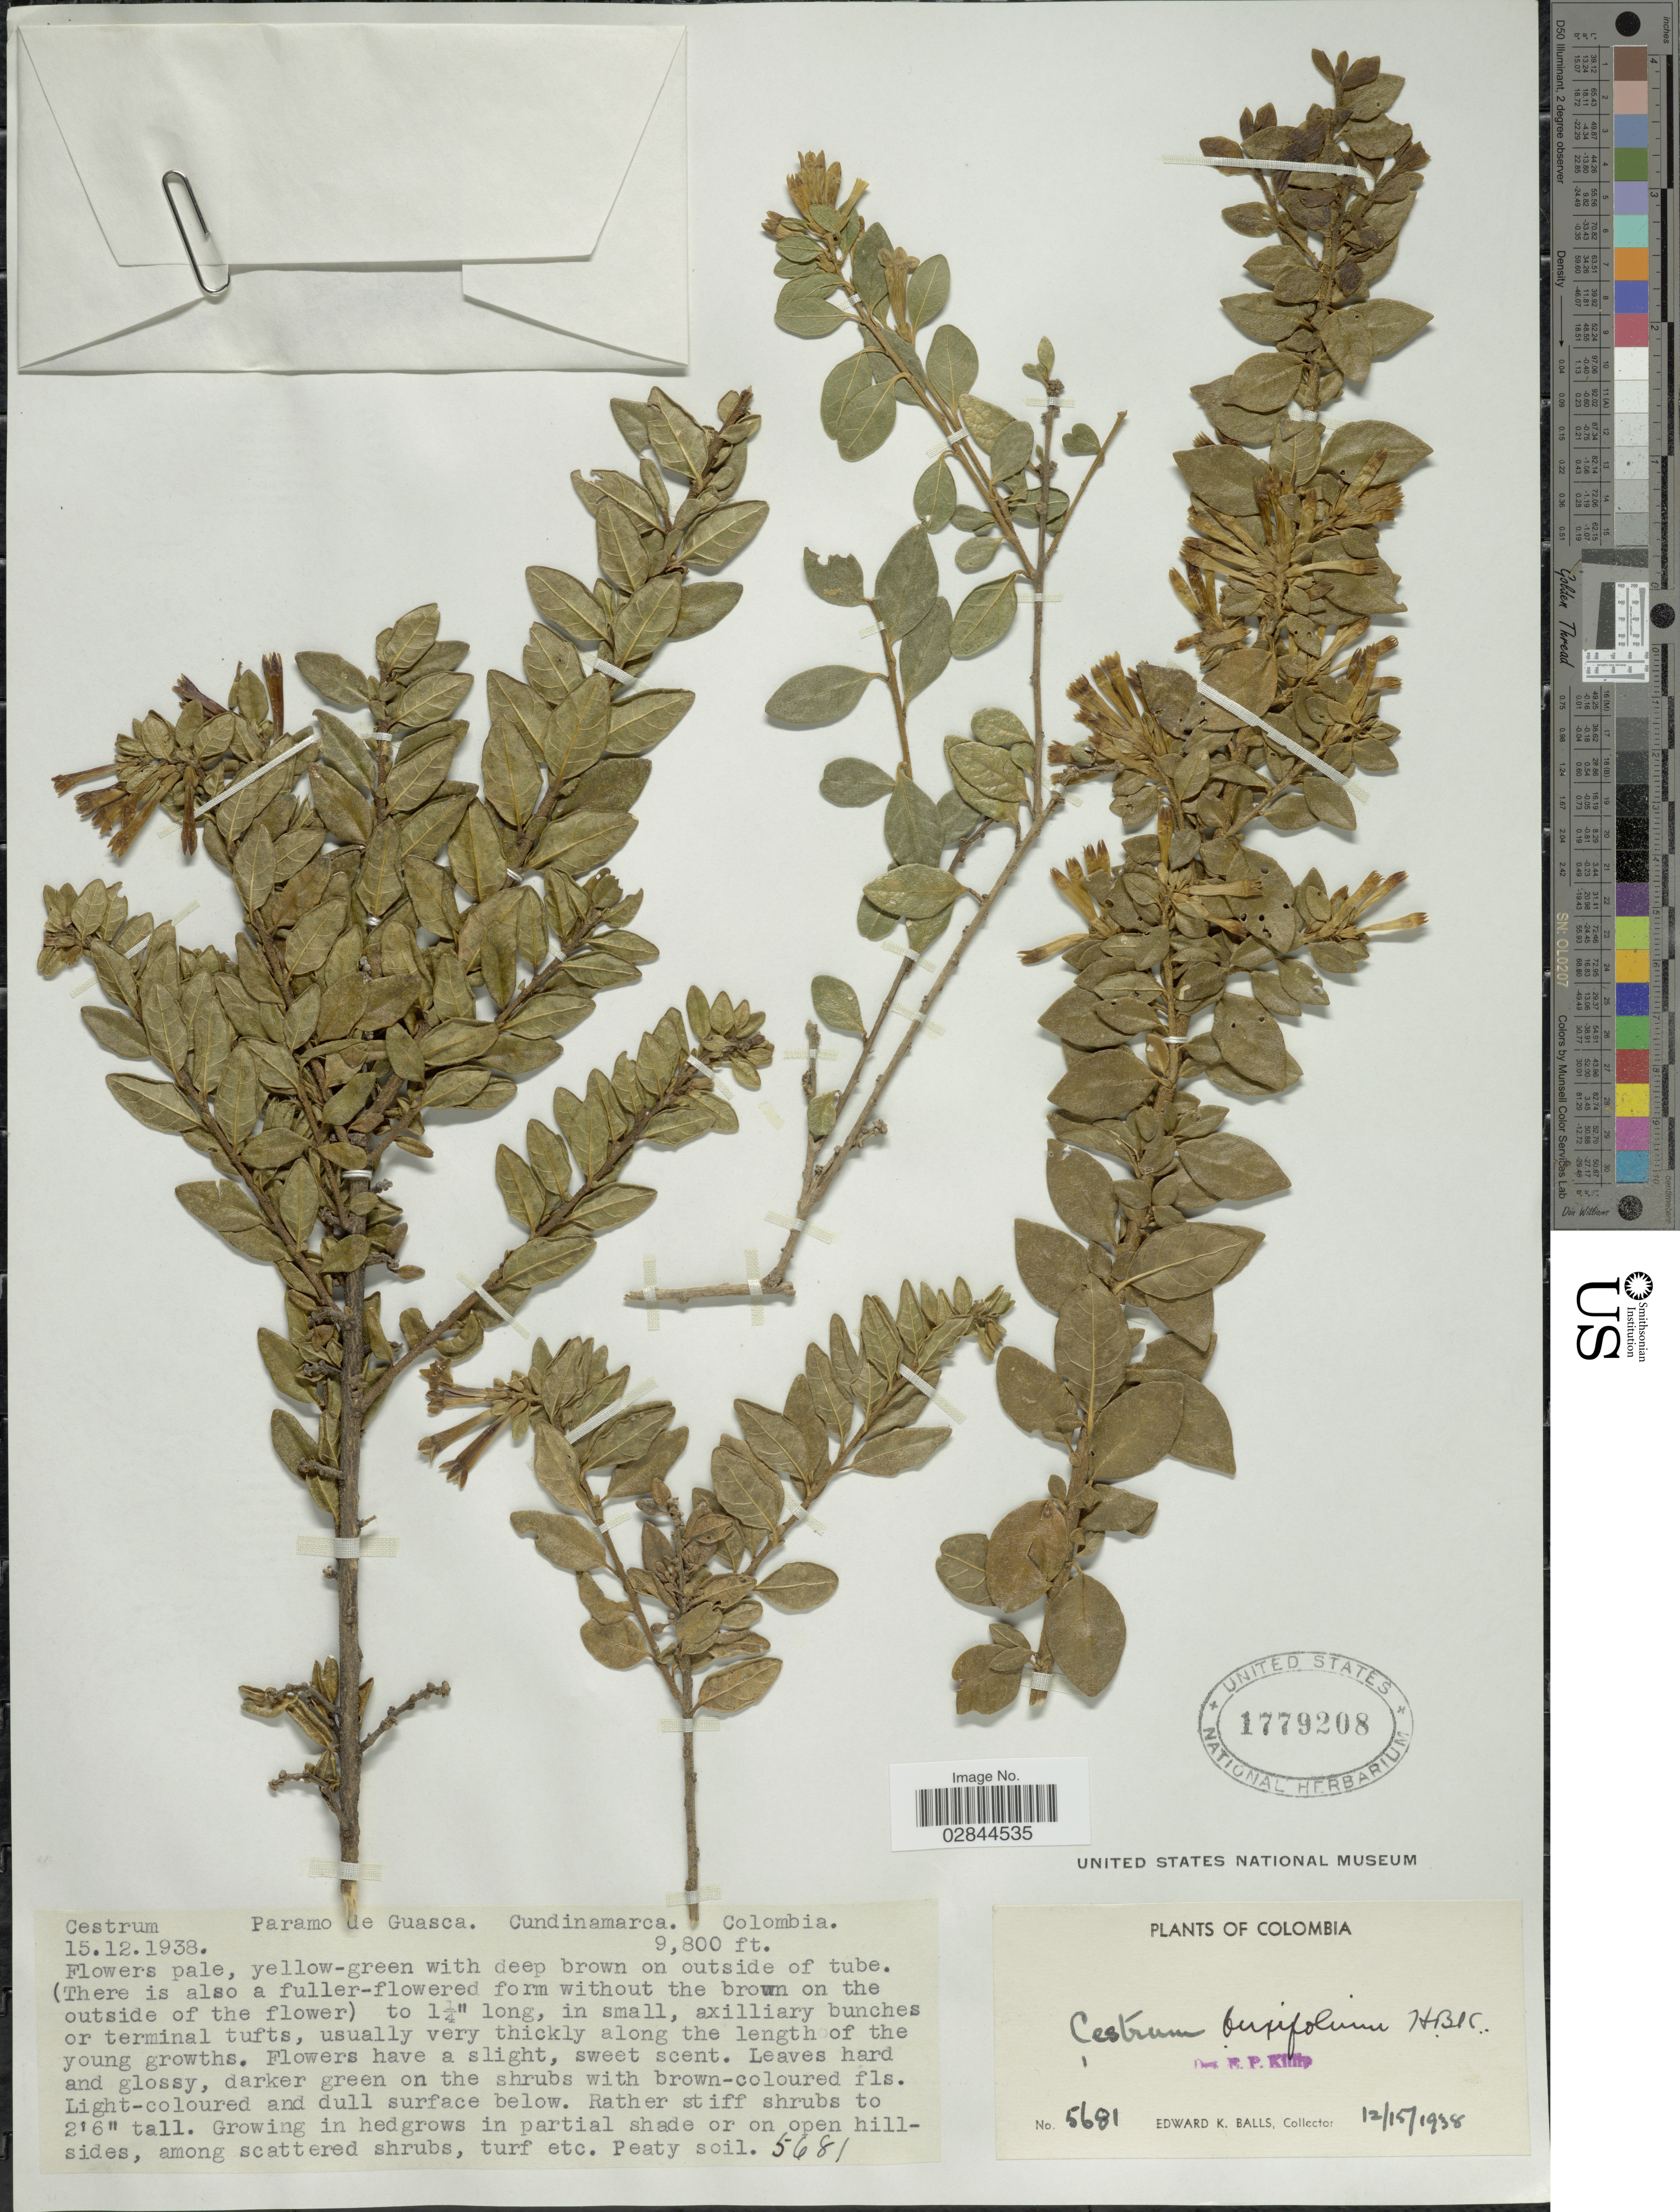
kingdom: Plantae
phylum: Tracheophyta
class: Magnoliopsida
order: Solanales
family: Solanaceae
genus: Cestrum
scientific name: Cestrum buxifolium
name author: Kunth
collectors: E. K. Balls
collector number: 5681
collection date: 1938-12-15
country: Colombia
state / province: Cundinamarca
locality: Paramo de Guasca.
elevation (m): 2987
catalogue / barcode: US 1779208